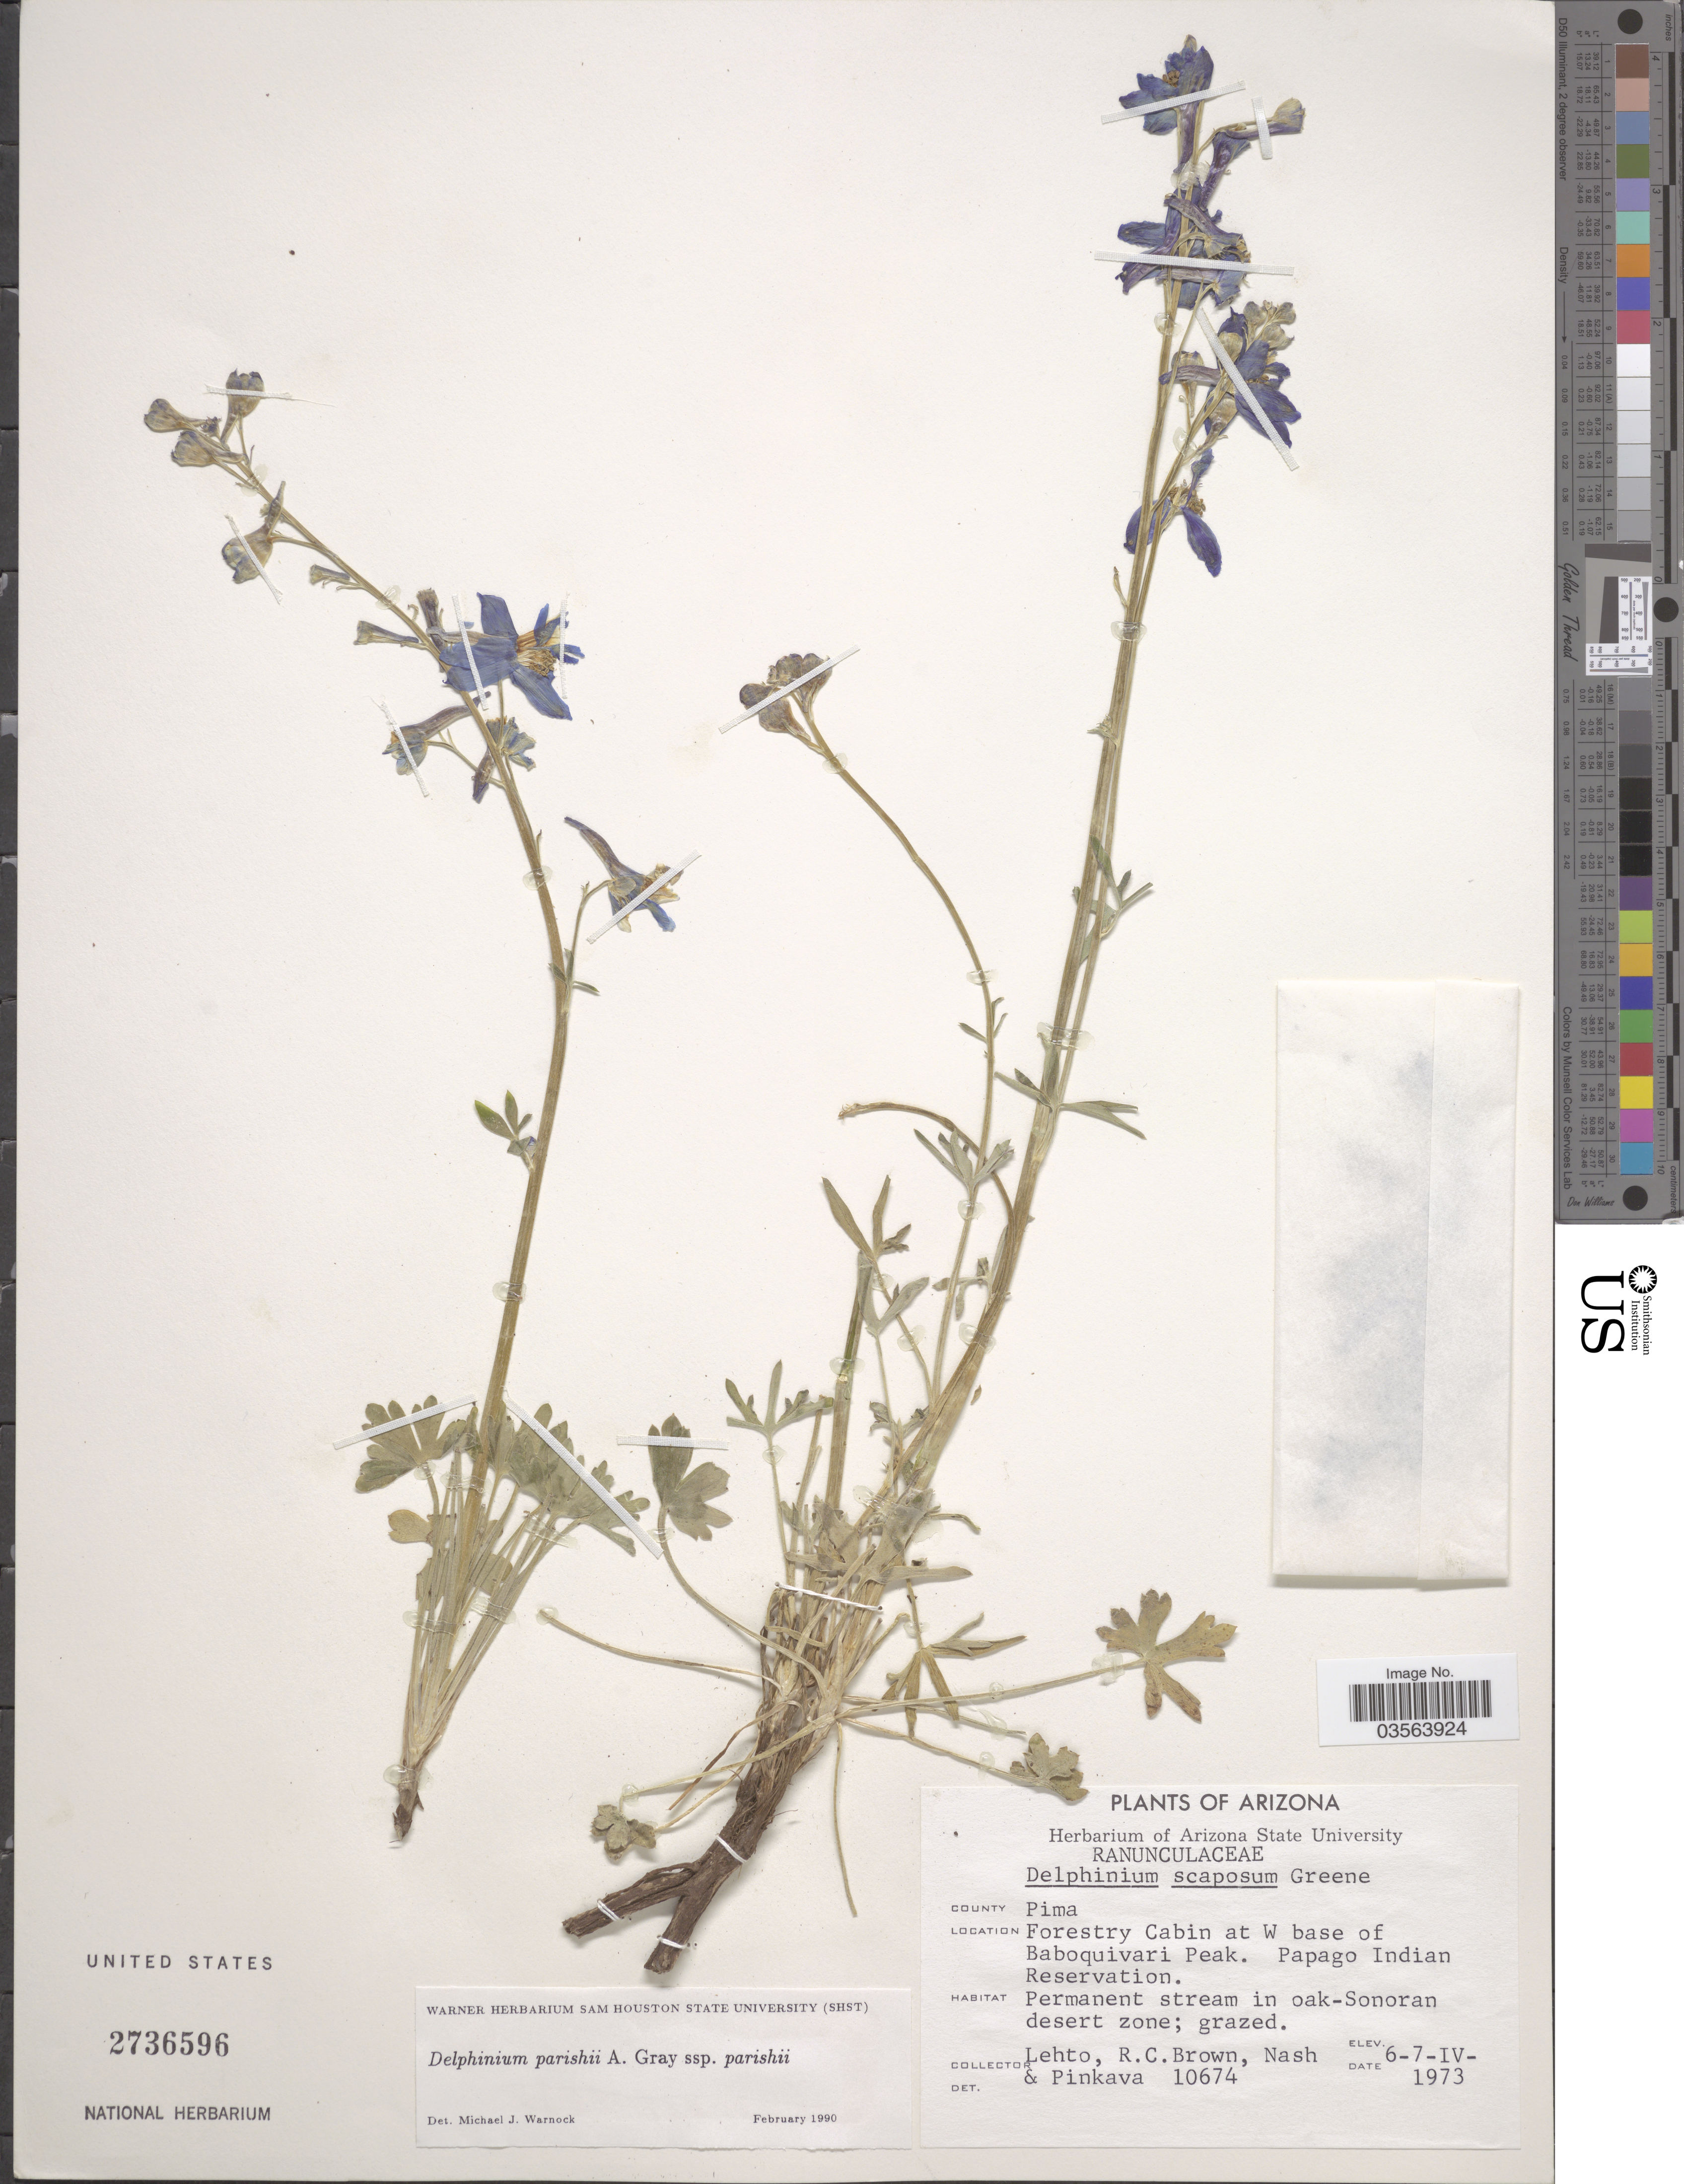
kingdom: Plantae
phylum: Tracheophyta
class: Magnoliopsida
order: Ranunculales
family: Ranunculaceae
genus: Delphinium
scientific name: Delphinium parishii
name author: A. Gray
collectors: -. Lehto, R. C. Brown, -- Nash & -. Pinkava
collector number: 10674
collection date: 1973-04-06/1973-04-07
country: United States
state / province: Arizona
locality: County Pima. Forestry Cabin at W base of Baboquivari Peak. Papago Indian Reservation. Permanent stream in oak-Sonoran desert zone.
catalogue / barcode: US 2736596